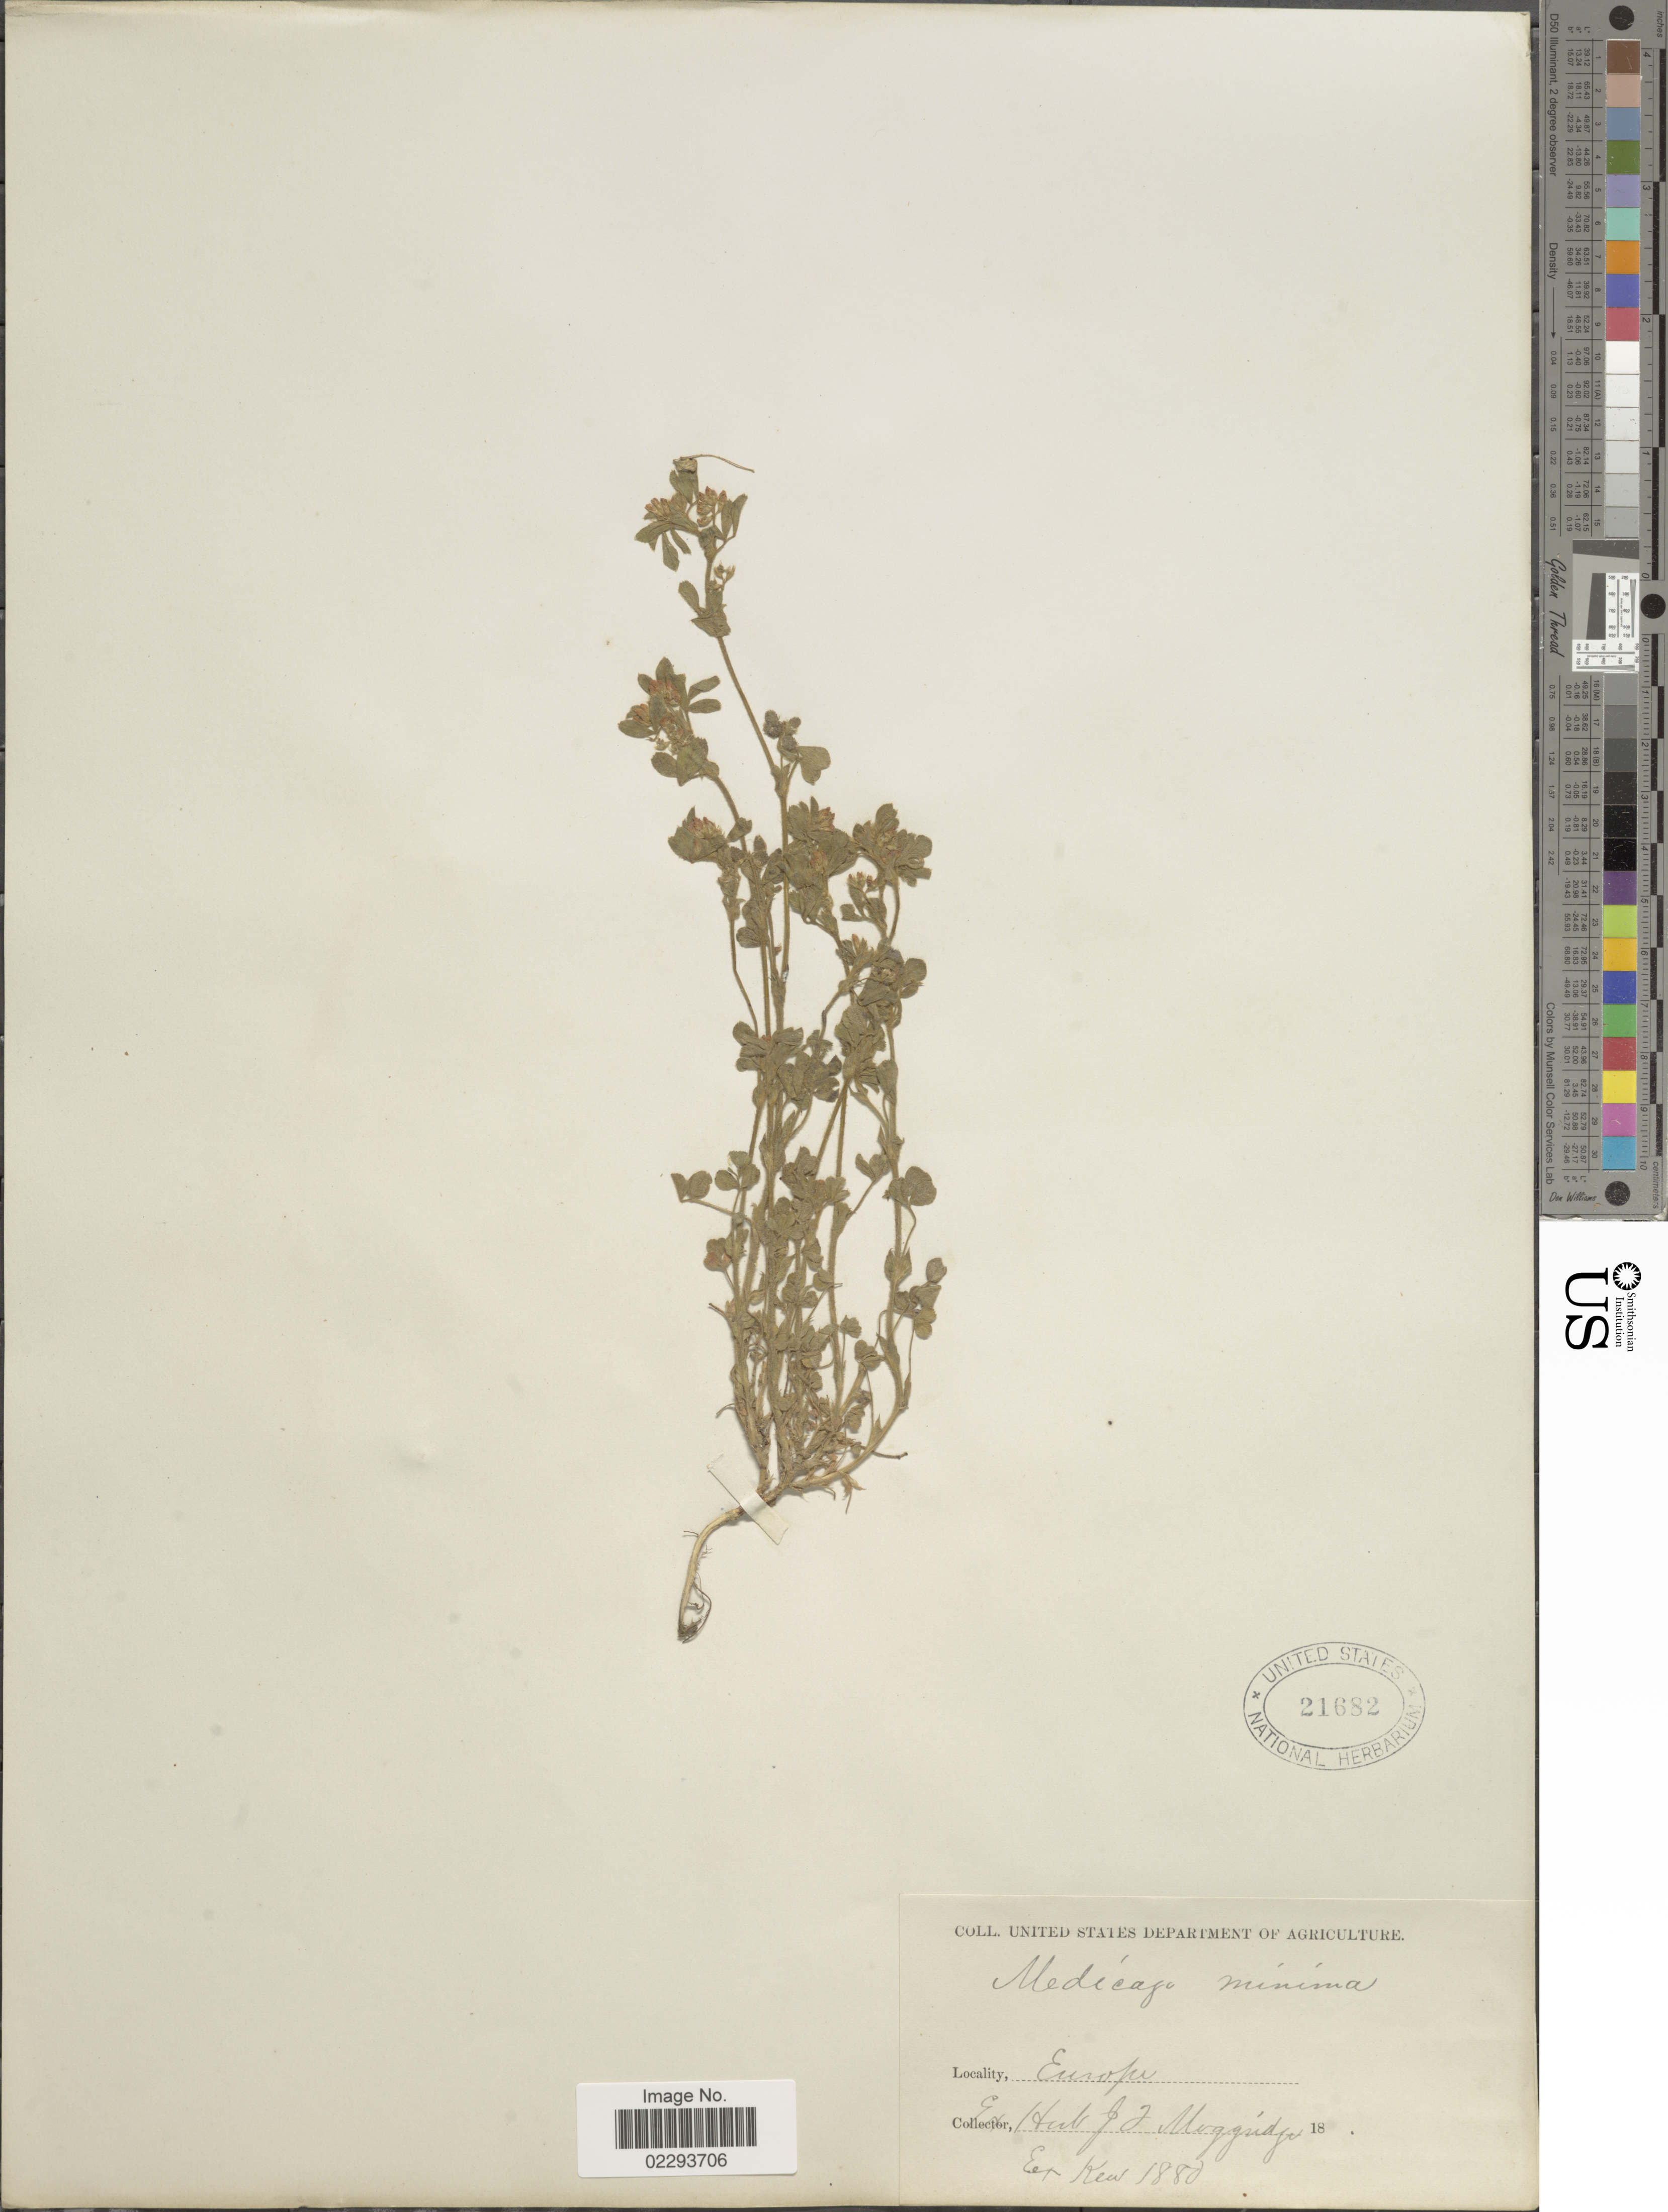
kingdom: Plantae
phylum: Tracheophyta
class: Magnoliopsida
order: Fabales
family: Fabaceae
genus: Medicago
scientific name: Medicago minima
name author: Lam.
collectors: ex herb. J.T. Moggridge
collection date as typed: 18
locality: Europe.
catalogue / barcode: US 21682